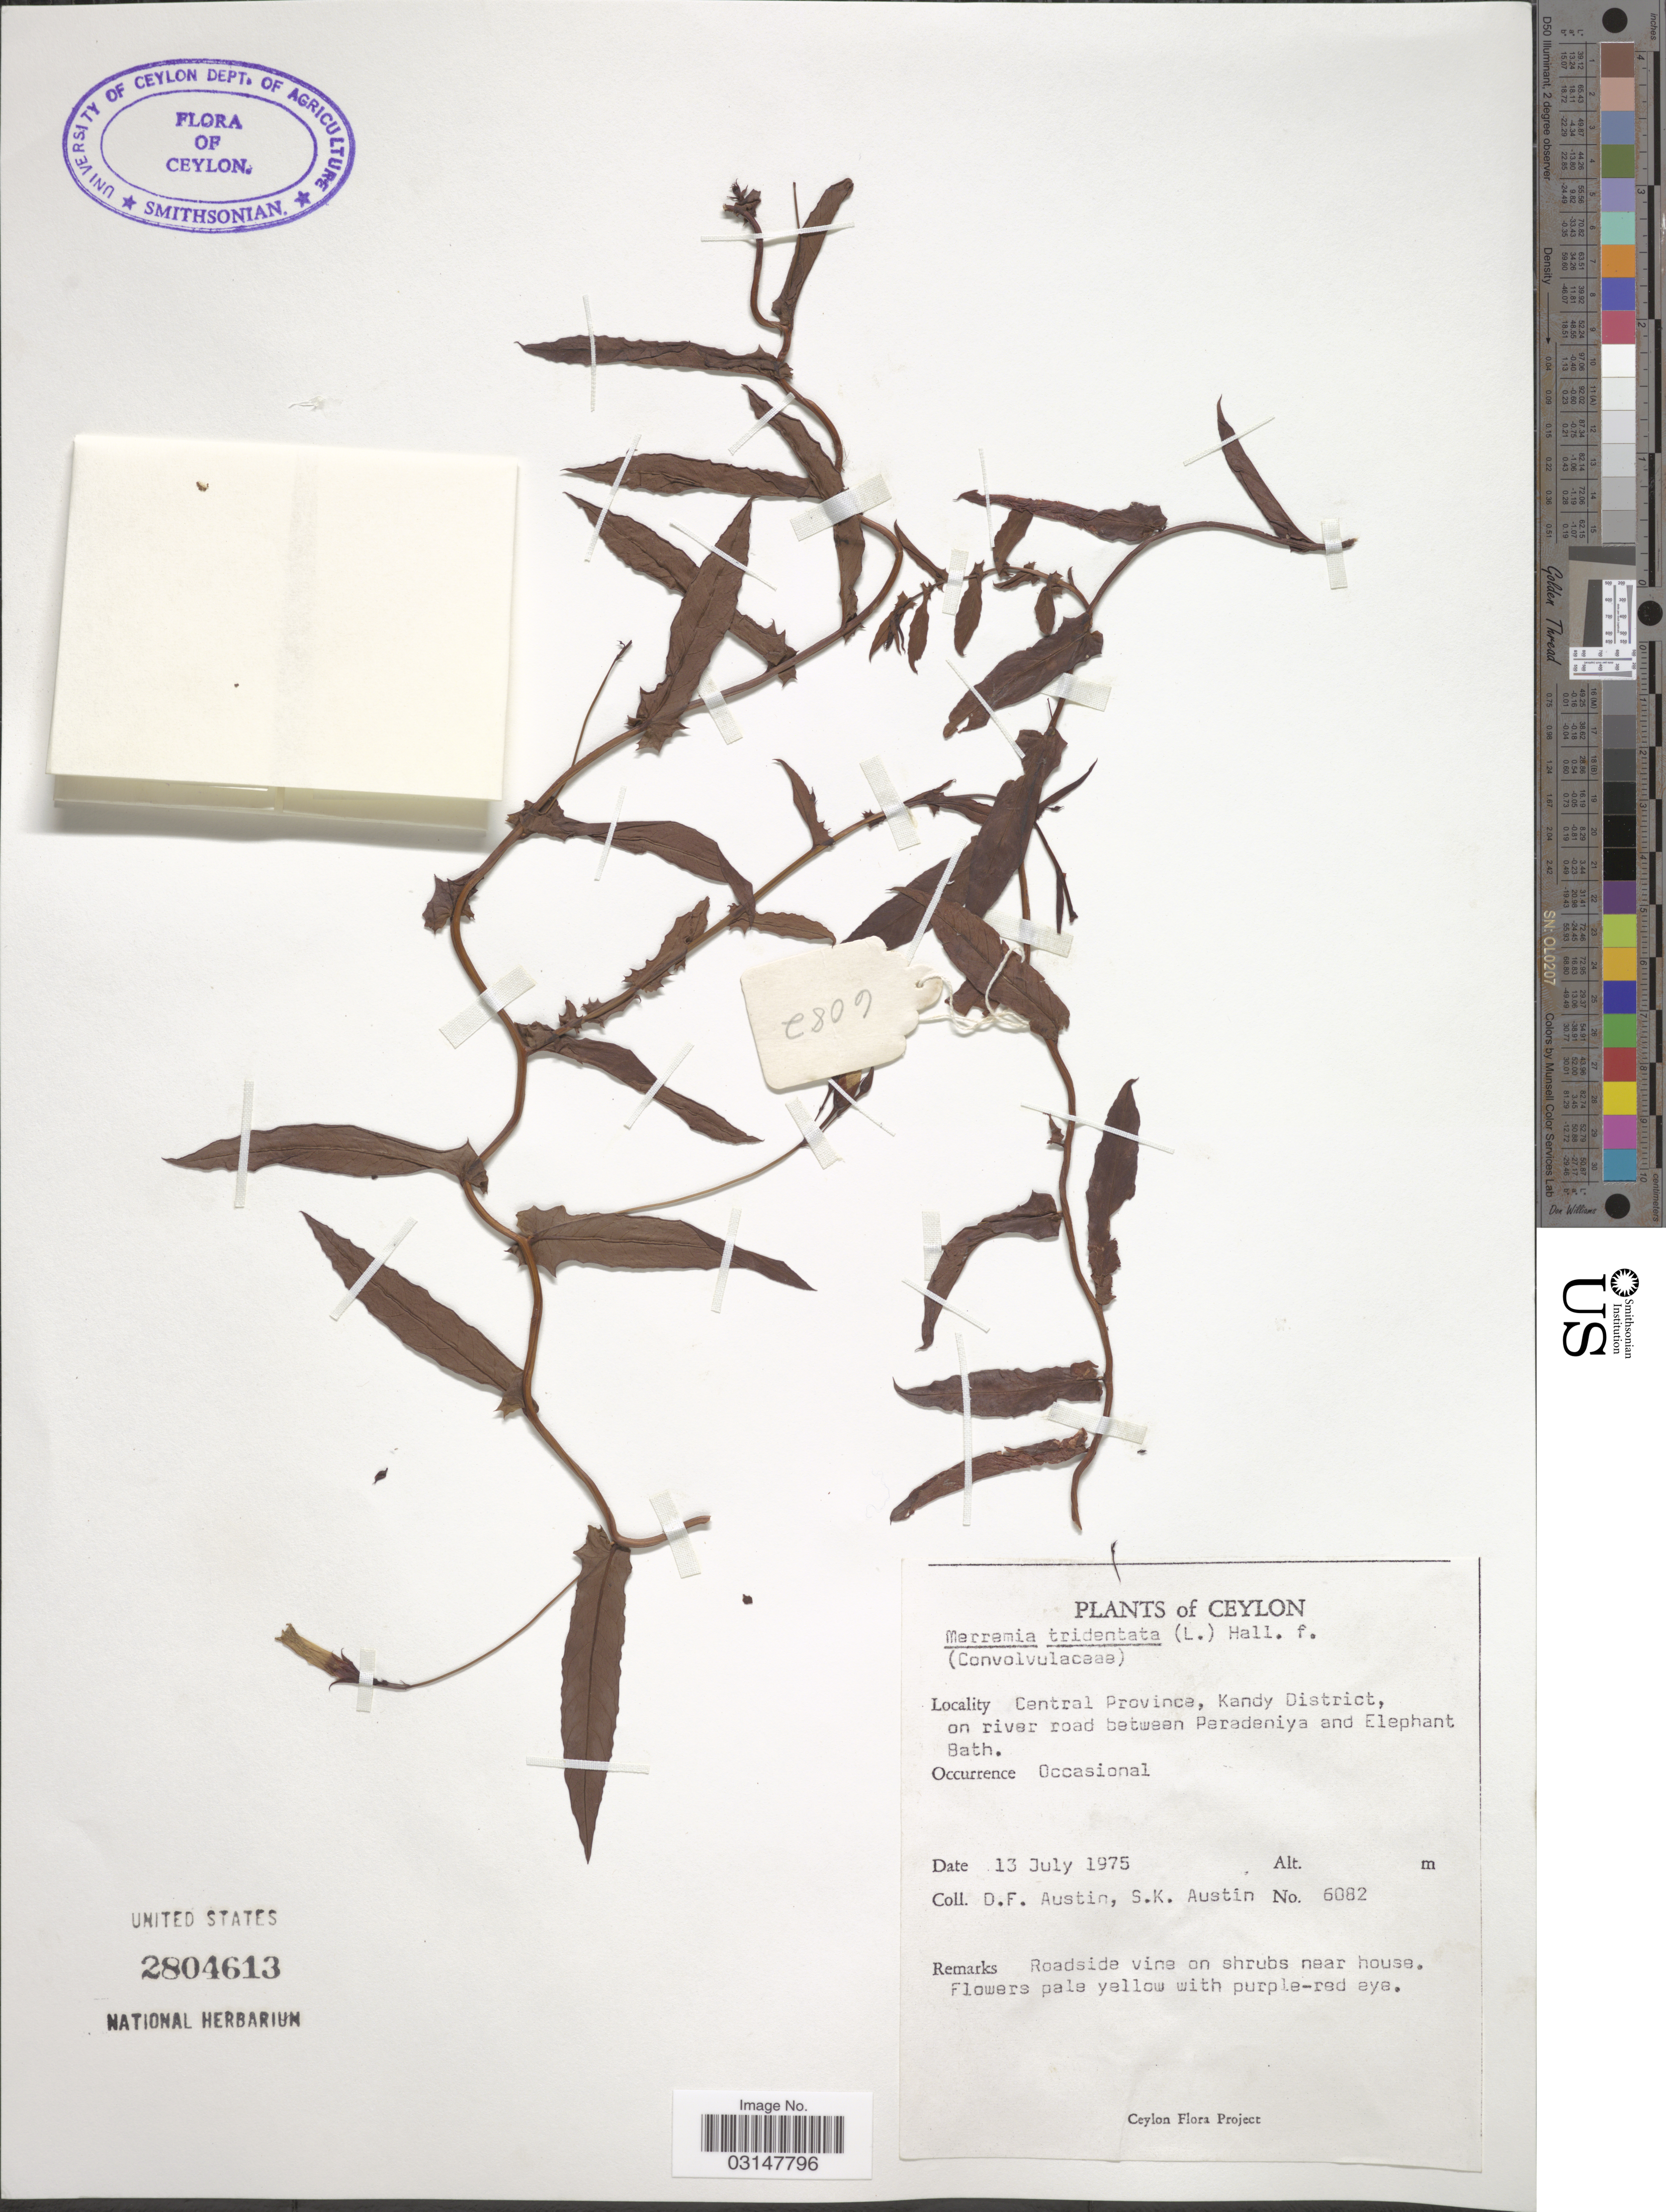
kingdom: Plantae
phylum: Tracheophyta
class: Magnoliopsida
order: Solanales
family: Convolvulaceae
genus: Xenostegia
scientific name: Xenostegia tridentata subsp. hastata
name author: (Ooststr.) Parmar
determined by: Strong, Mark T., (BOT), Smithsonian Institution - National Museum of Natural History (UNITED STATES)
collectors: D. Austin & S. Austin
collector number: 6082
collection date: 1975-07-13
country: Sri Lanka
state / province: Central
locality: Ceylon. Kandy District, on river road between Peradeniya and Elephant Bath.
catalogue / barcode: US 2804613